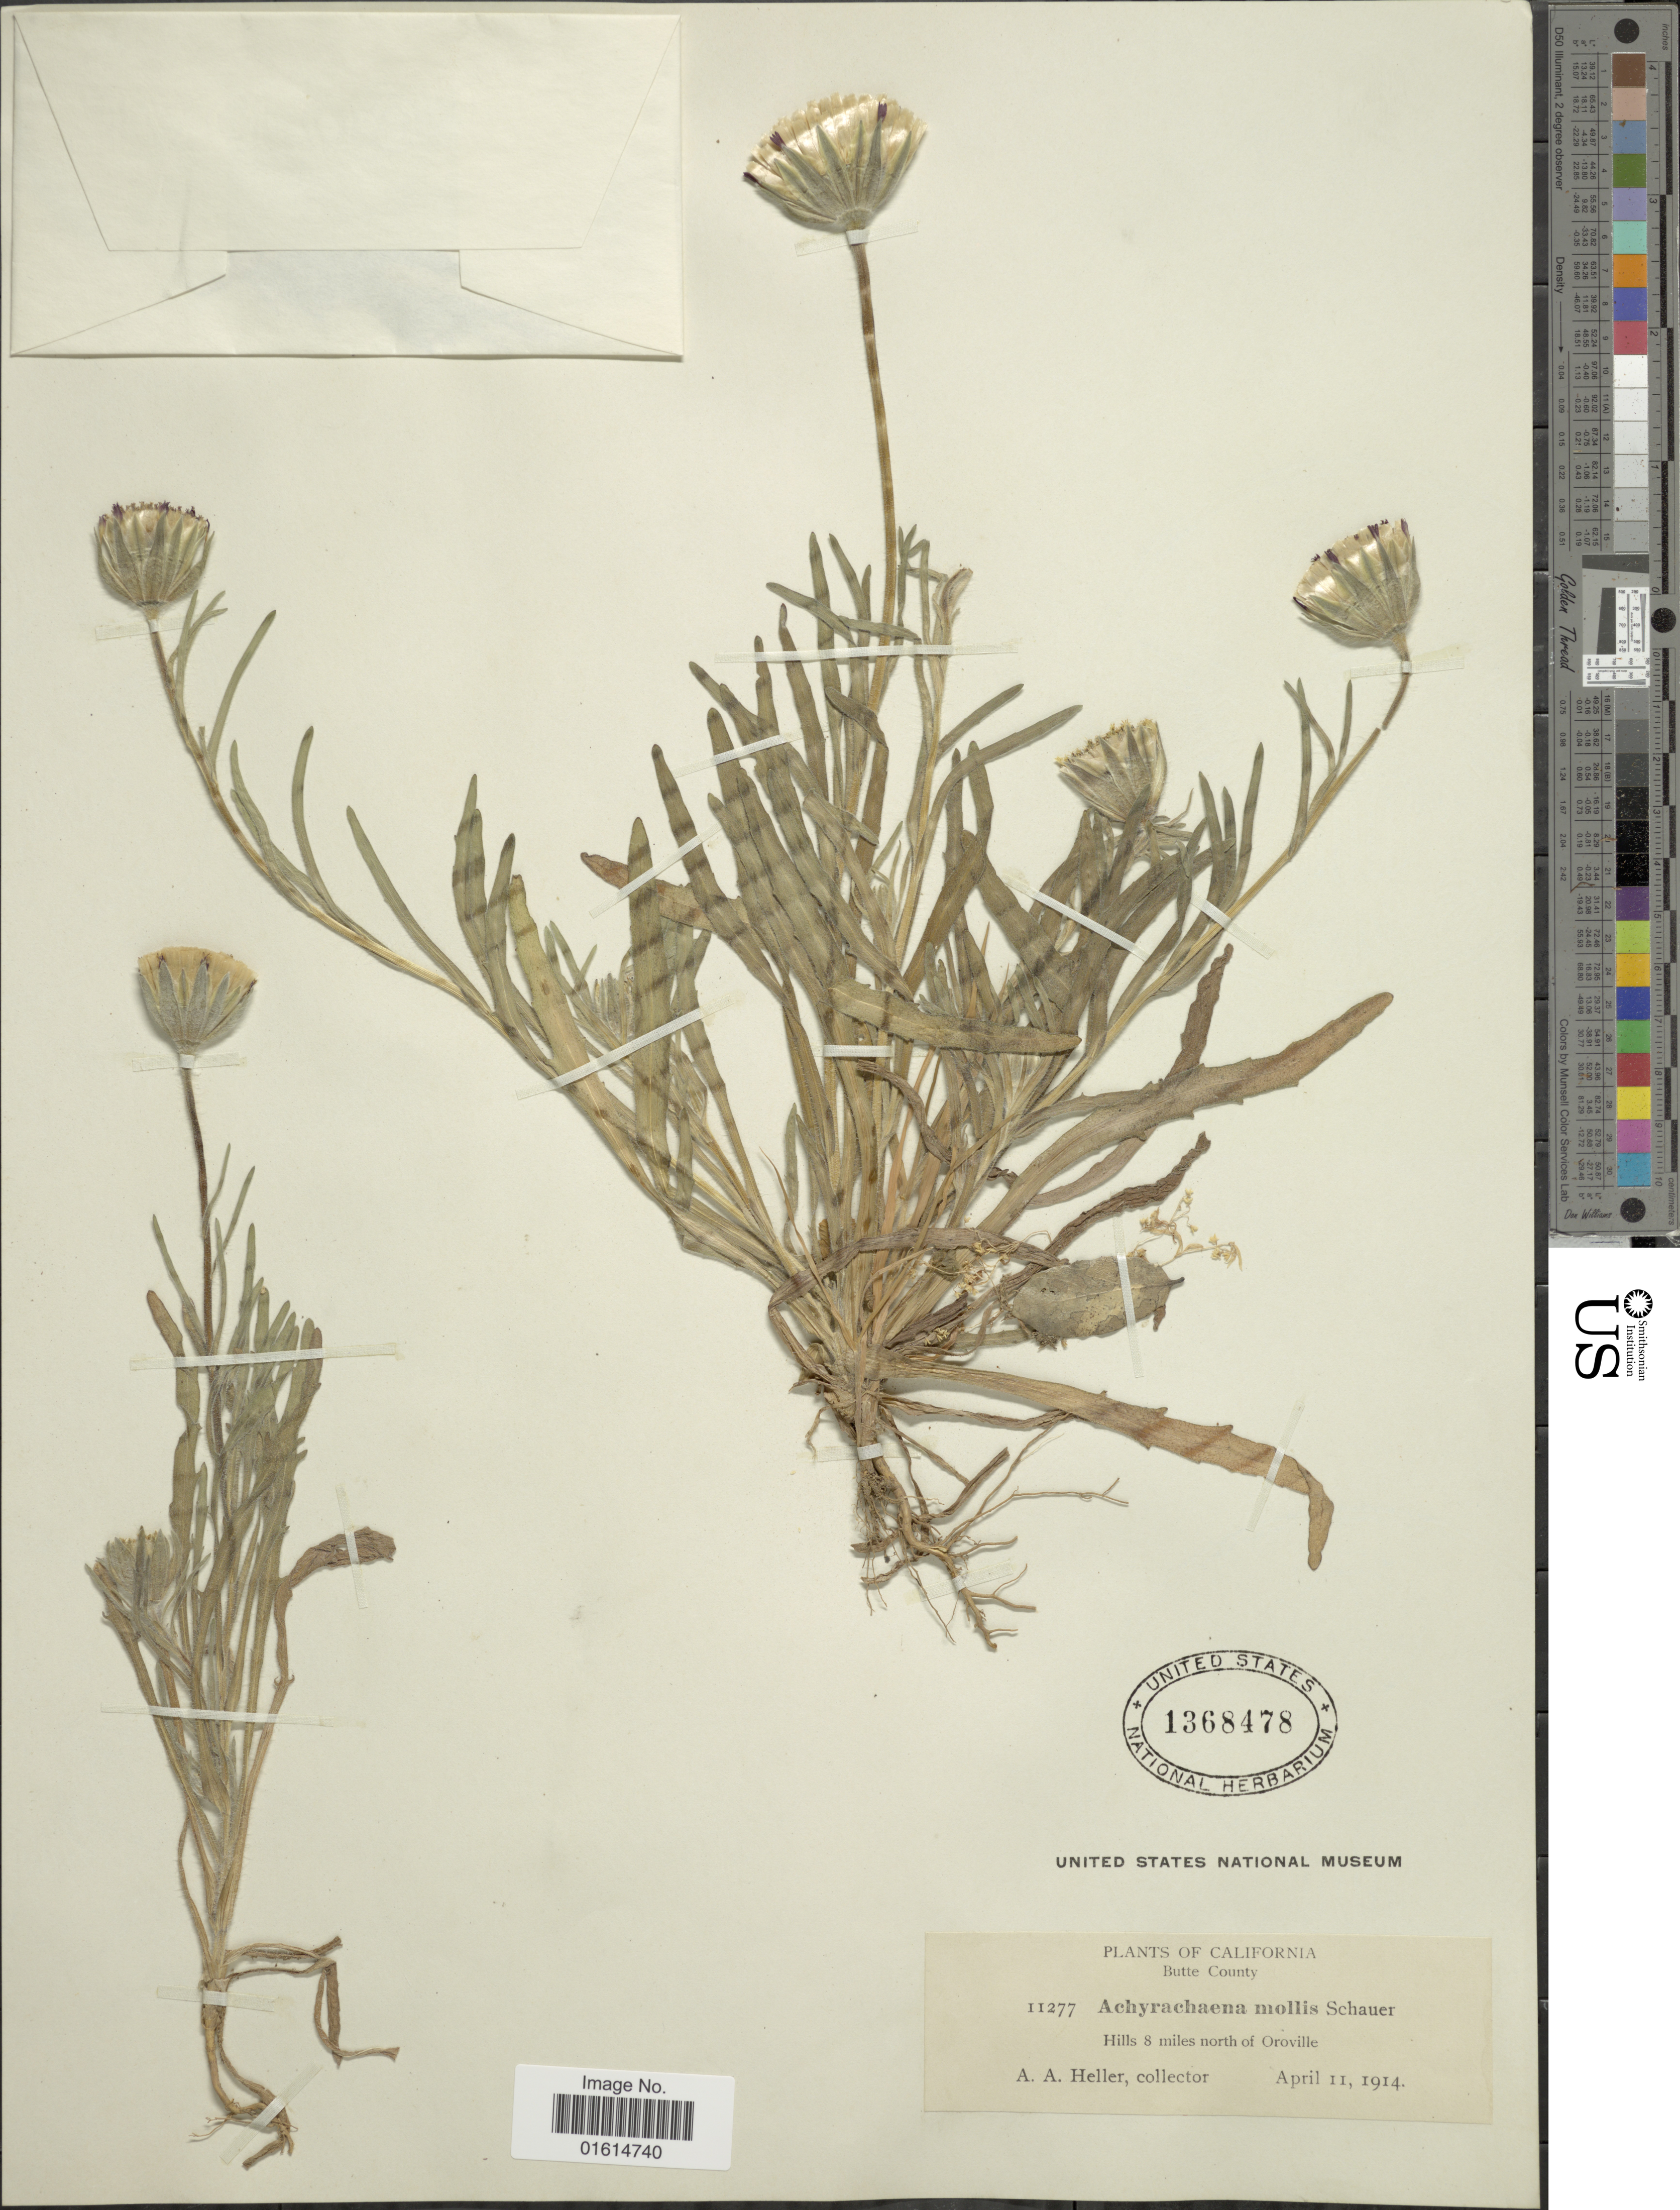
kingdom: Plantae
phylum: Tracheophyta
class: Magnoliopsida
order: Asterales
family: Asteraceae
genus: Achyrachaena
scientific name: Achyrachaena mollis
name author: Schauer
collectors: A. A. Heller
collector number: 11277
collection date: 1914-04-11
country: United States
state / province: California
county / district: Butte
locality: Butte County, Hills 8 miles north of Oroville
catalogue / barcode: US 1368478